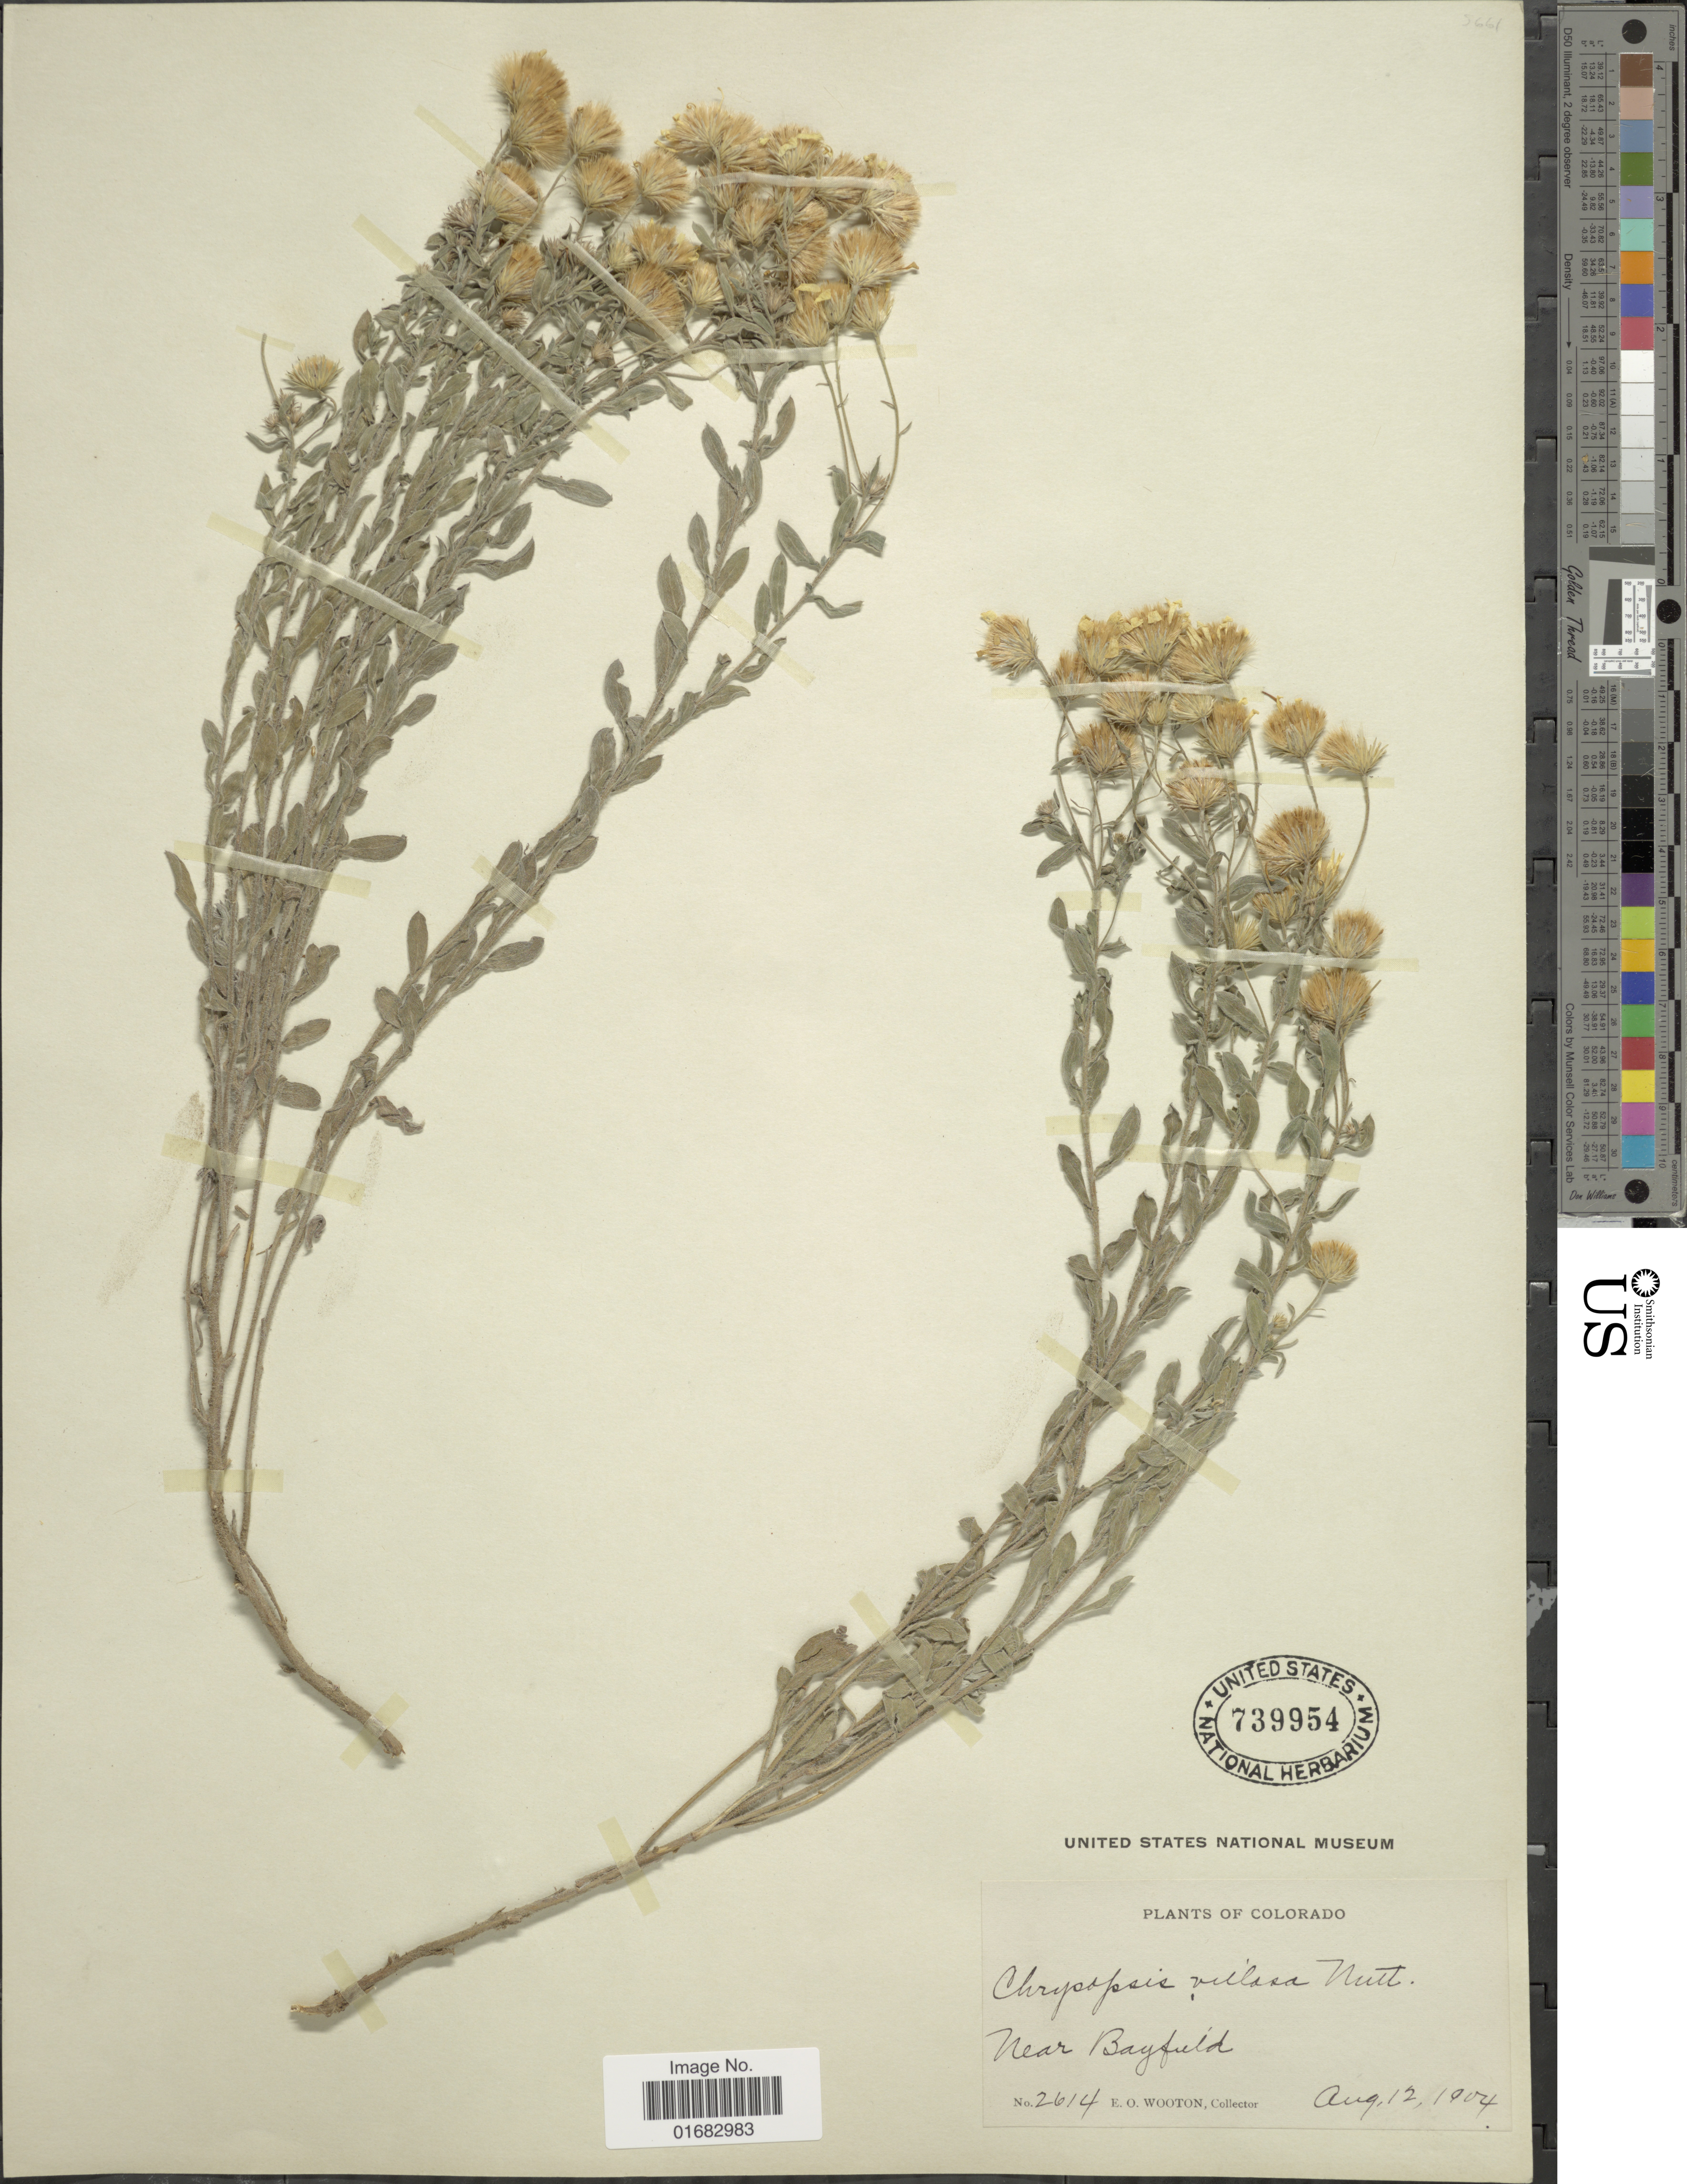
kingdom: Plantae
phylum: Tracheophyta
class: Magnoliopsida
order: Asterales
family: Asteraceae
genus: Heterotheca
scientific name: Heterotheca villosa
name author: (Pursh) Shinners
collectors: E. O. Wooton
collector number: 2614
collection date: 1904-08-12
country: United States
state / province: Colorado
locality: Near Bayfield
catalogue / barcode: US 739954